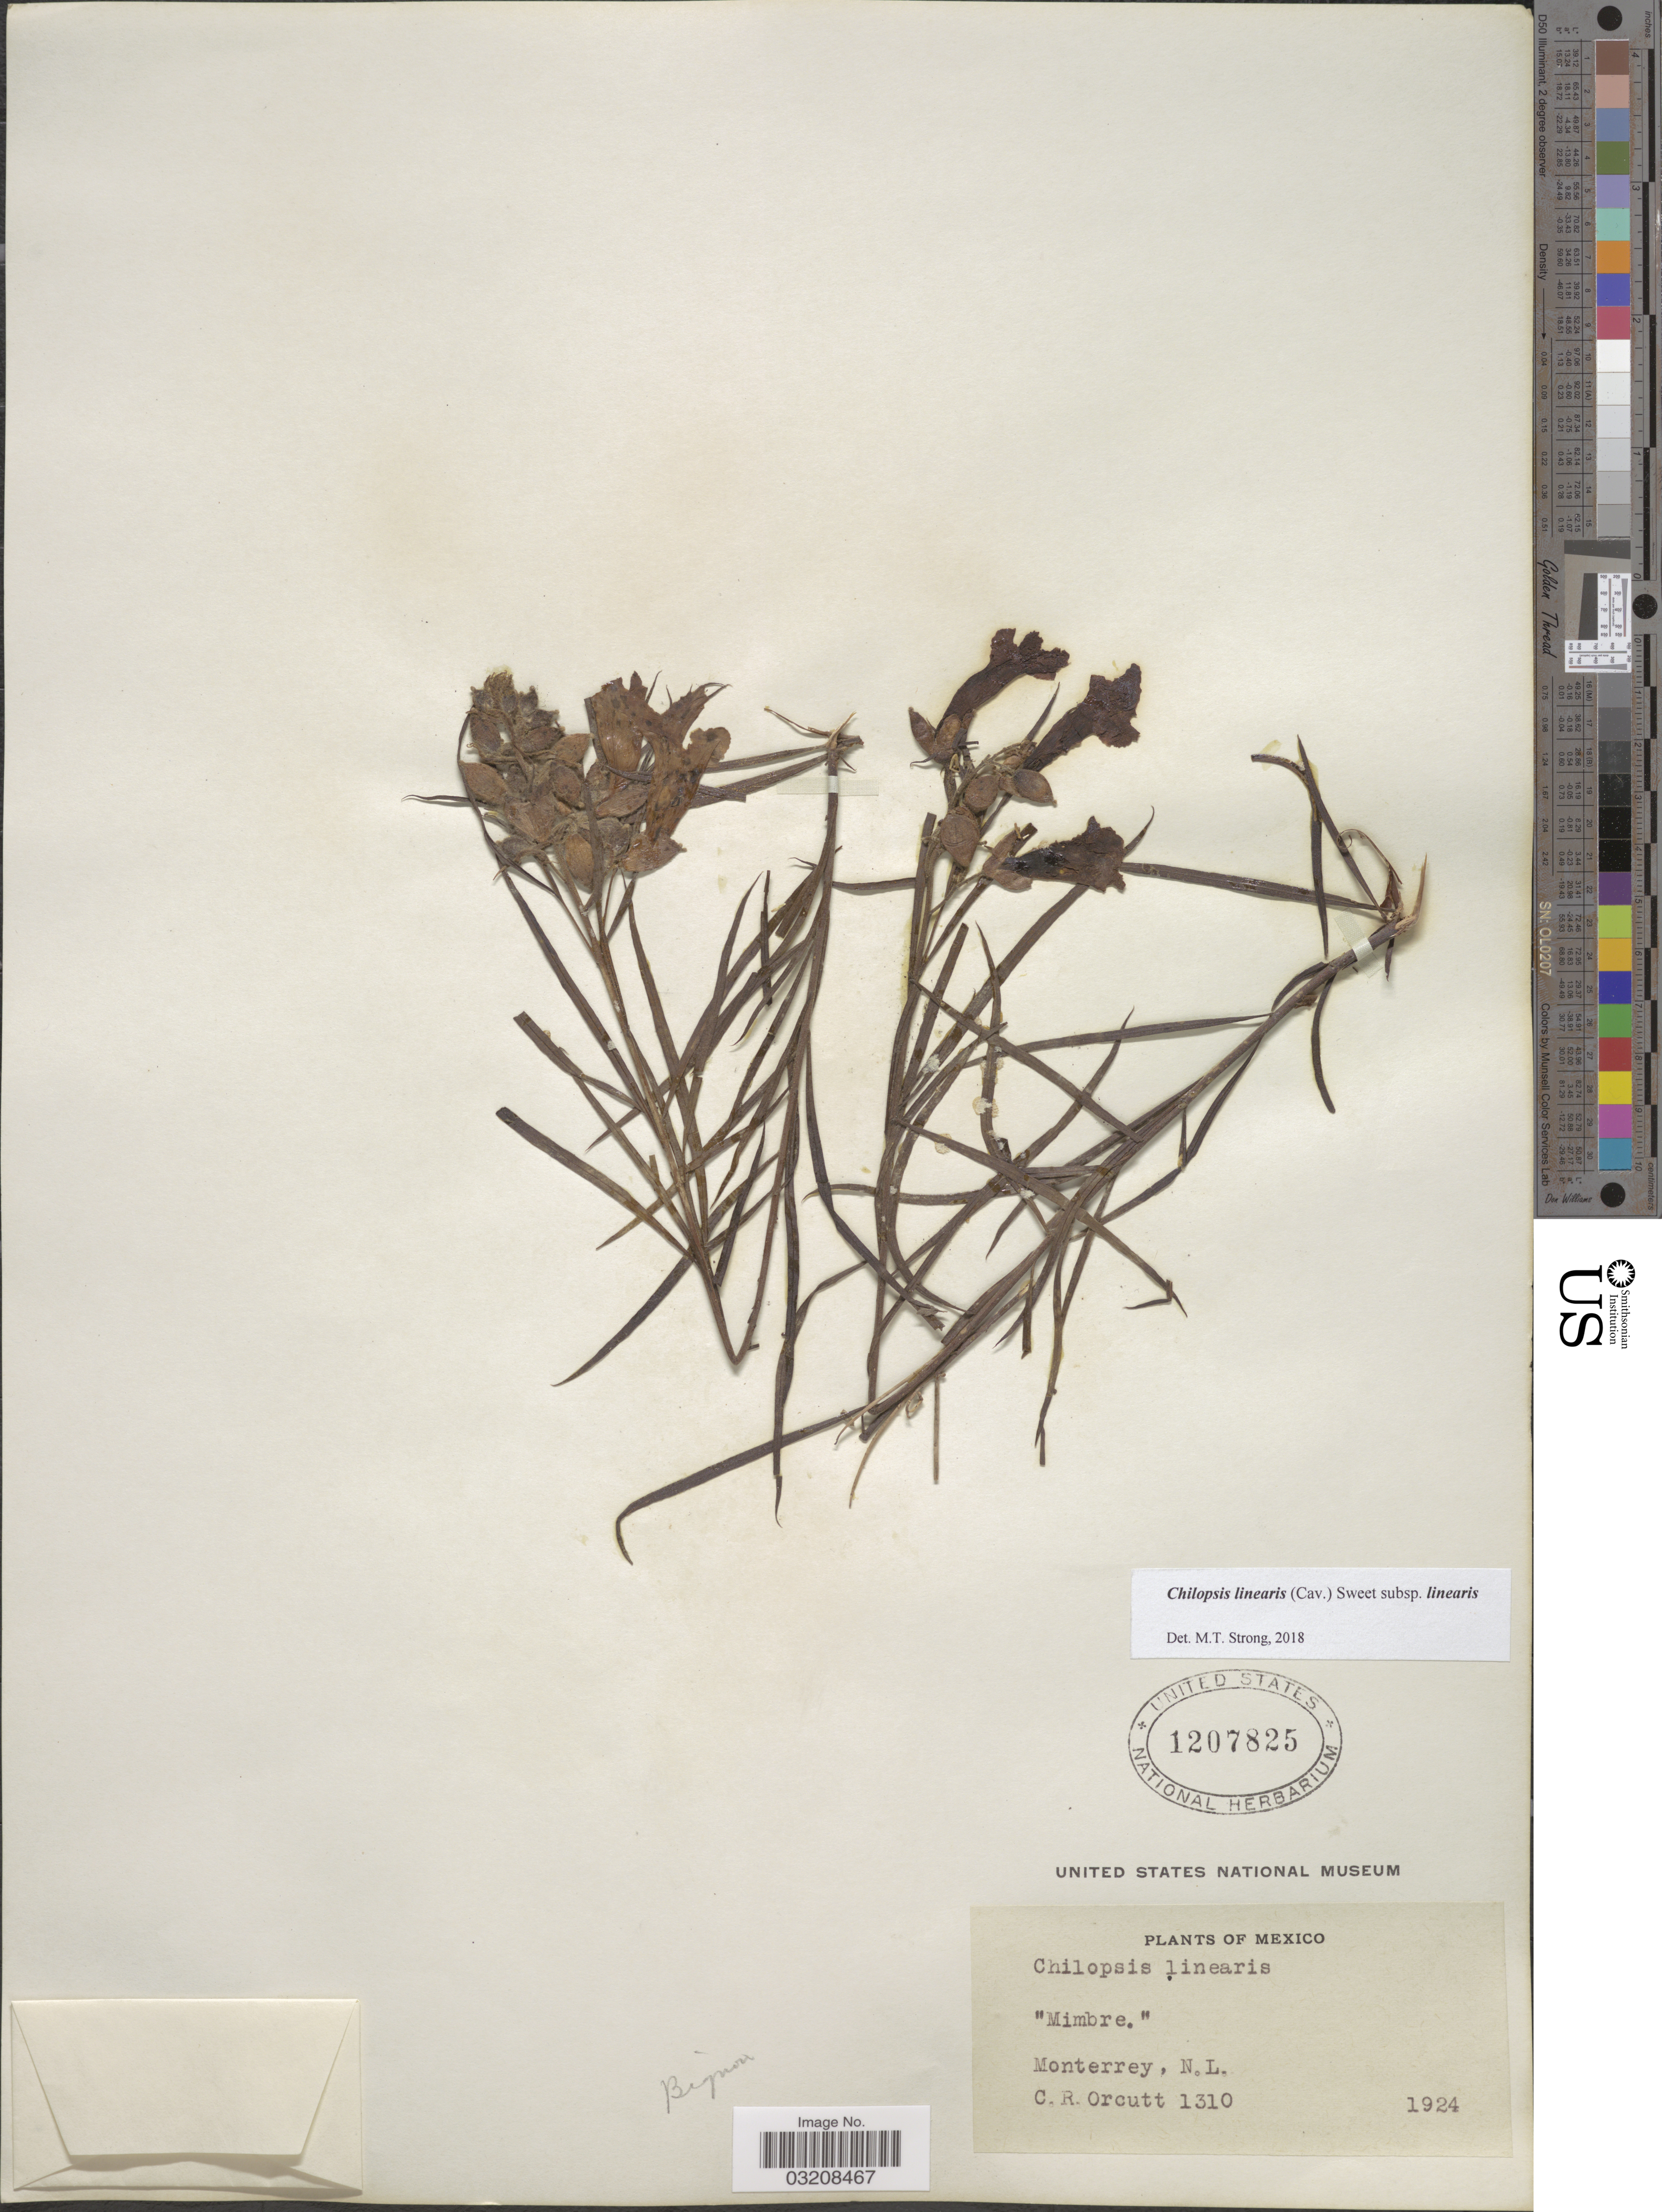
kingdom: Plantae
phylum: Tracheophyta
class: Magnoliopsida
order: Lamiales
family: Bignoniaceae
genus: Chilopsis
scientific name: Chilopsis linearis subsp. linearis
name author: (Cav.) Sweet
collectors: C. R. Orcutt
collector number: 1310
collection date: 1924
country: Mexico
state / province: Nuevo León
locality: Monterrey, N. L.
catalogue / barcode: US 1207825